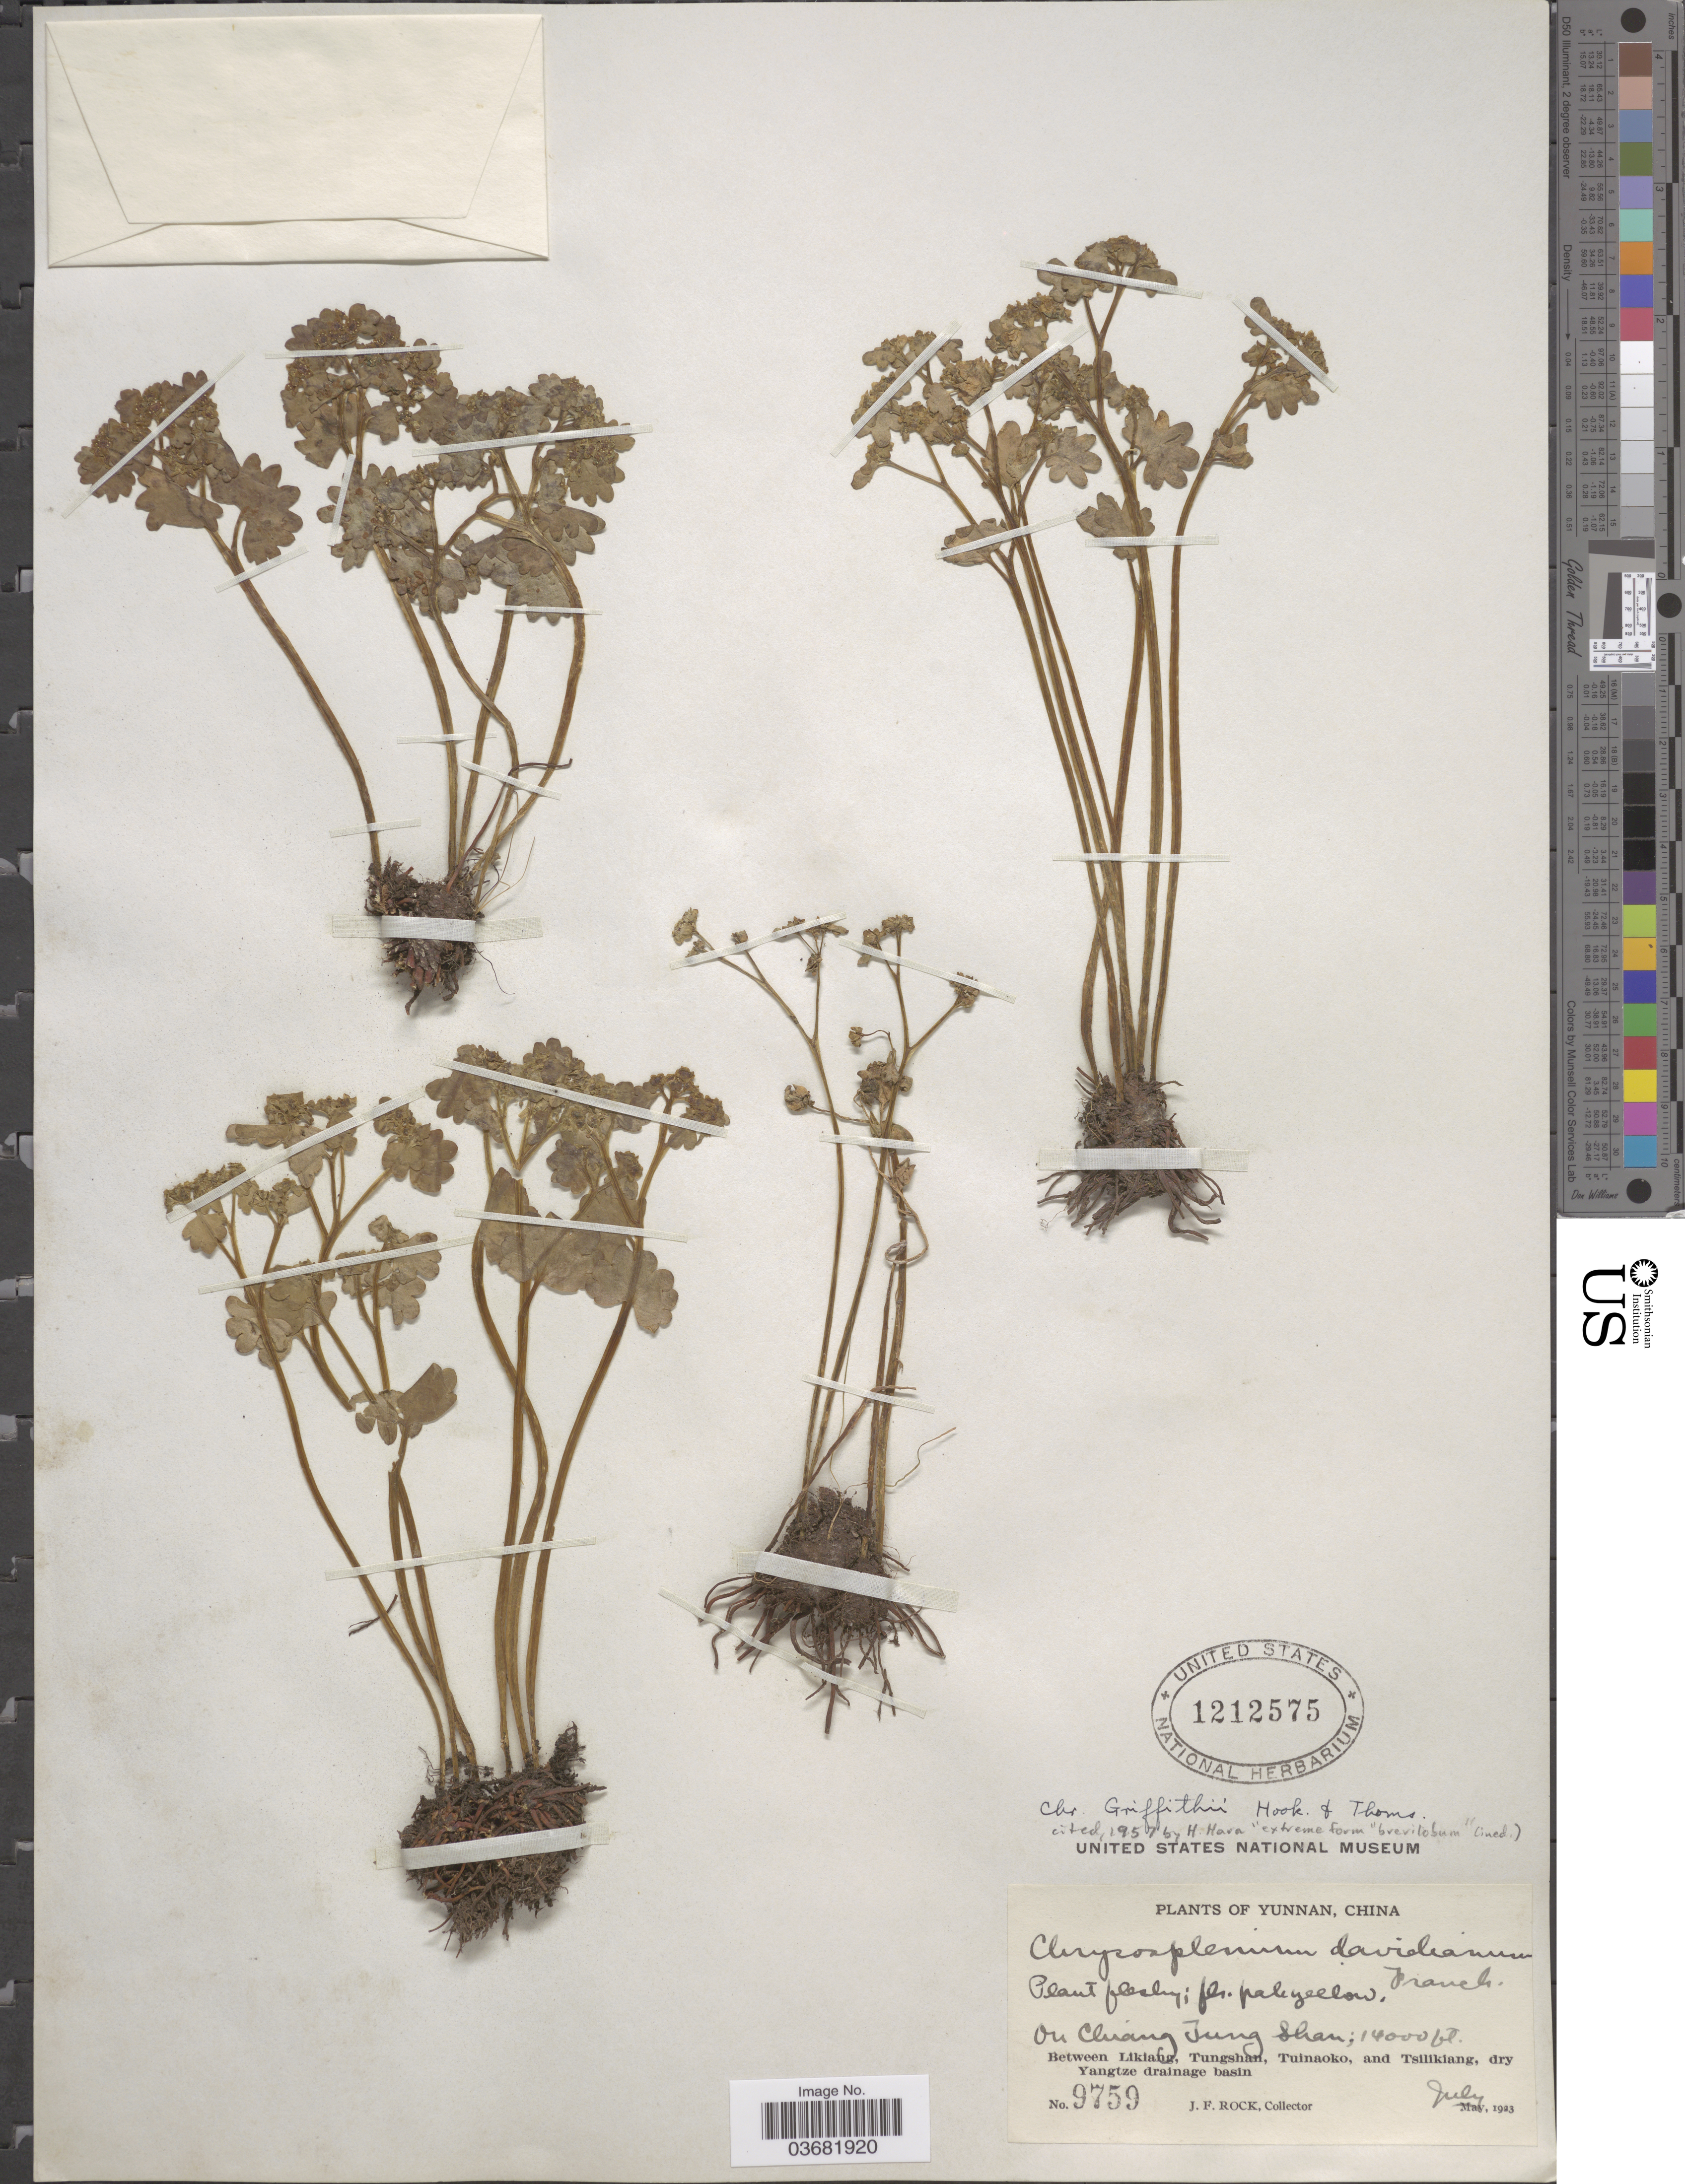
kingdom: Plantae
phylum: Tracheophyta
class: Magnoliopsida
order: Saxifragales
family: Saxifragaceae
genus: Chrysosplenium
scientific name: Chrysosplenium griffithii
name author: Hook. f. & Thomson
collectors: J. Rock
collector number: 9759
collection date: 1923-07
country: China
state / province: Yunnan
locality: On Chiang Tung Shan. Between Likiang, Tungshan, Tuinaoko, and Tsilikiang, dry Yangtze drainage basin.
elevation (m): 4267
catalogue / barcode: US 1212575